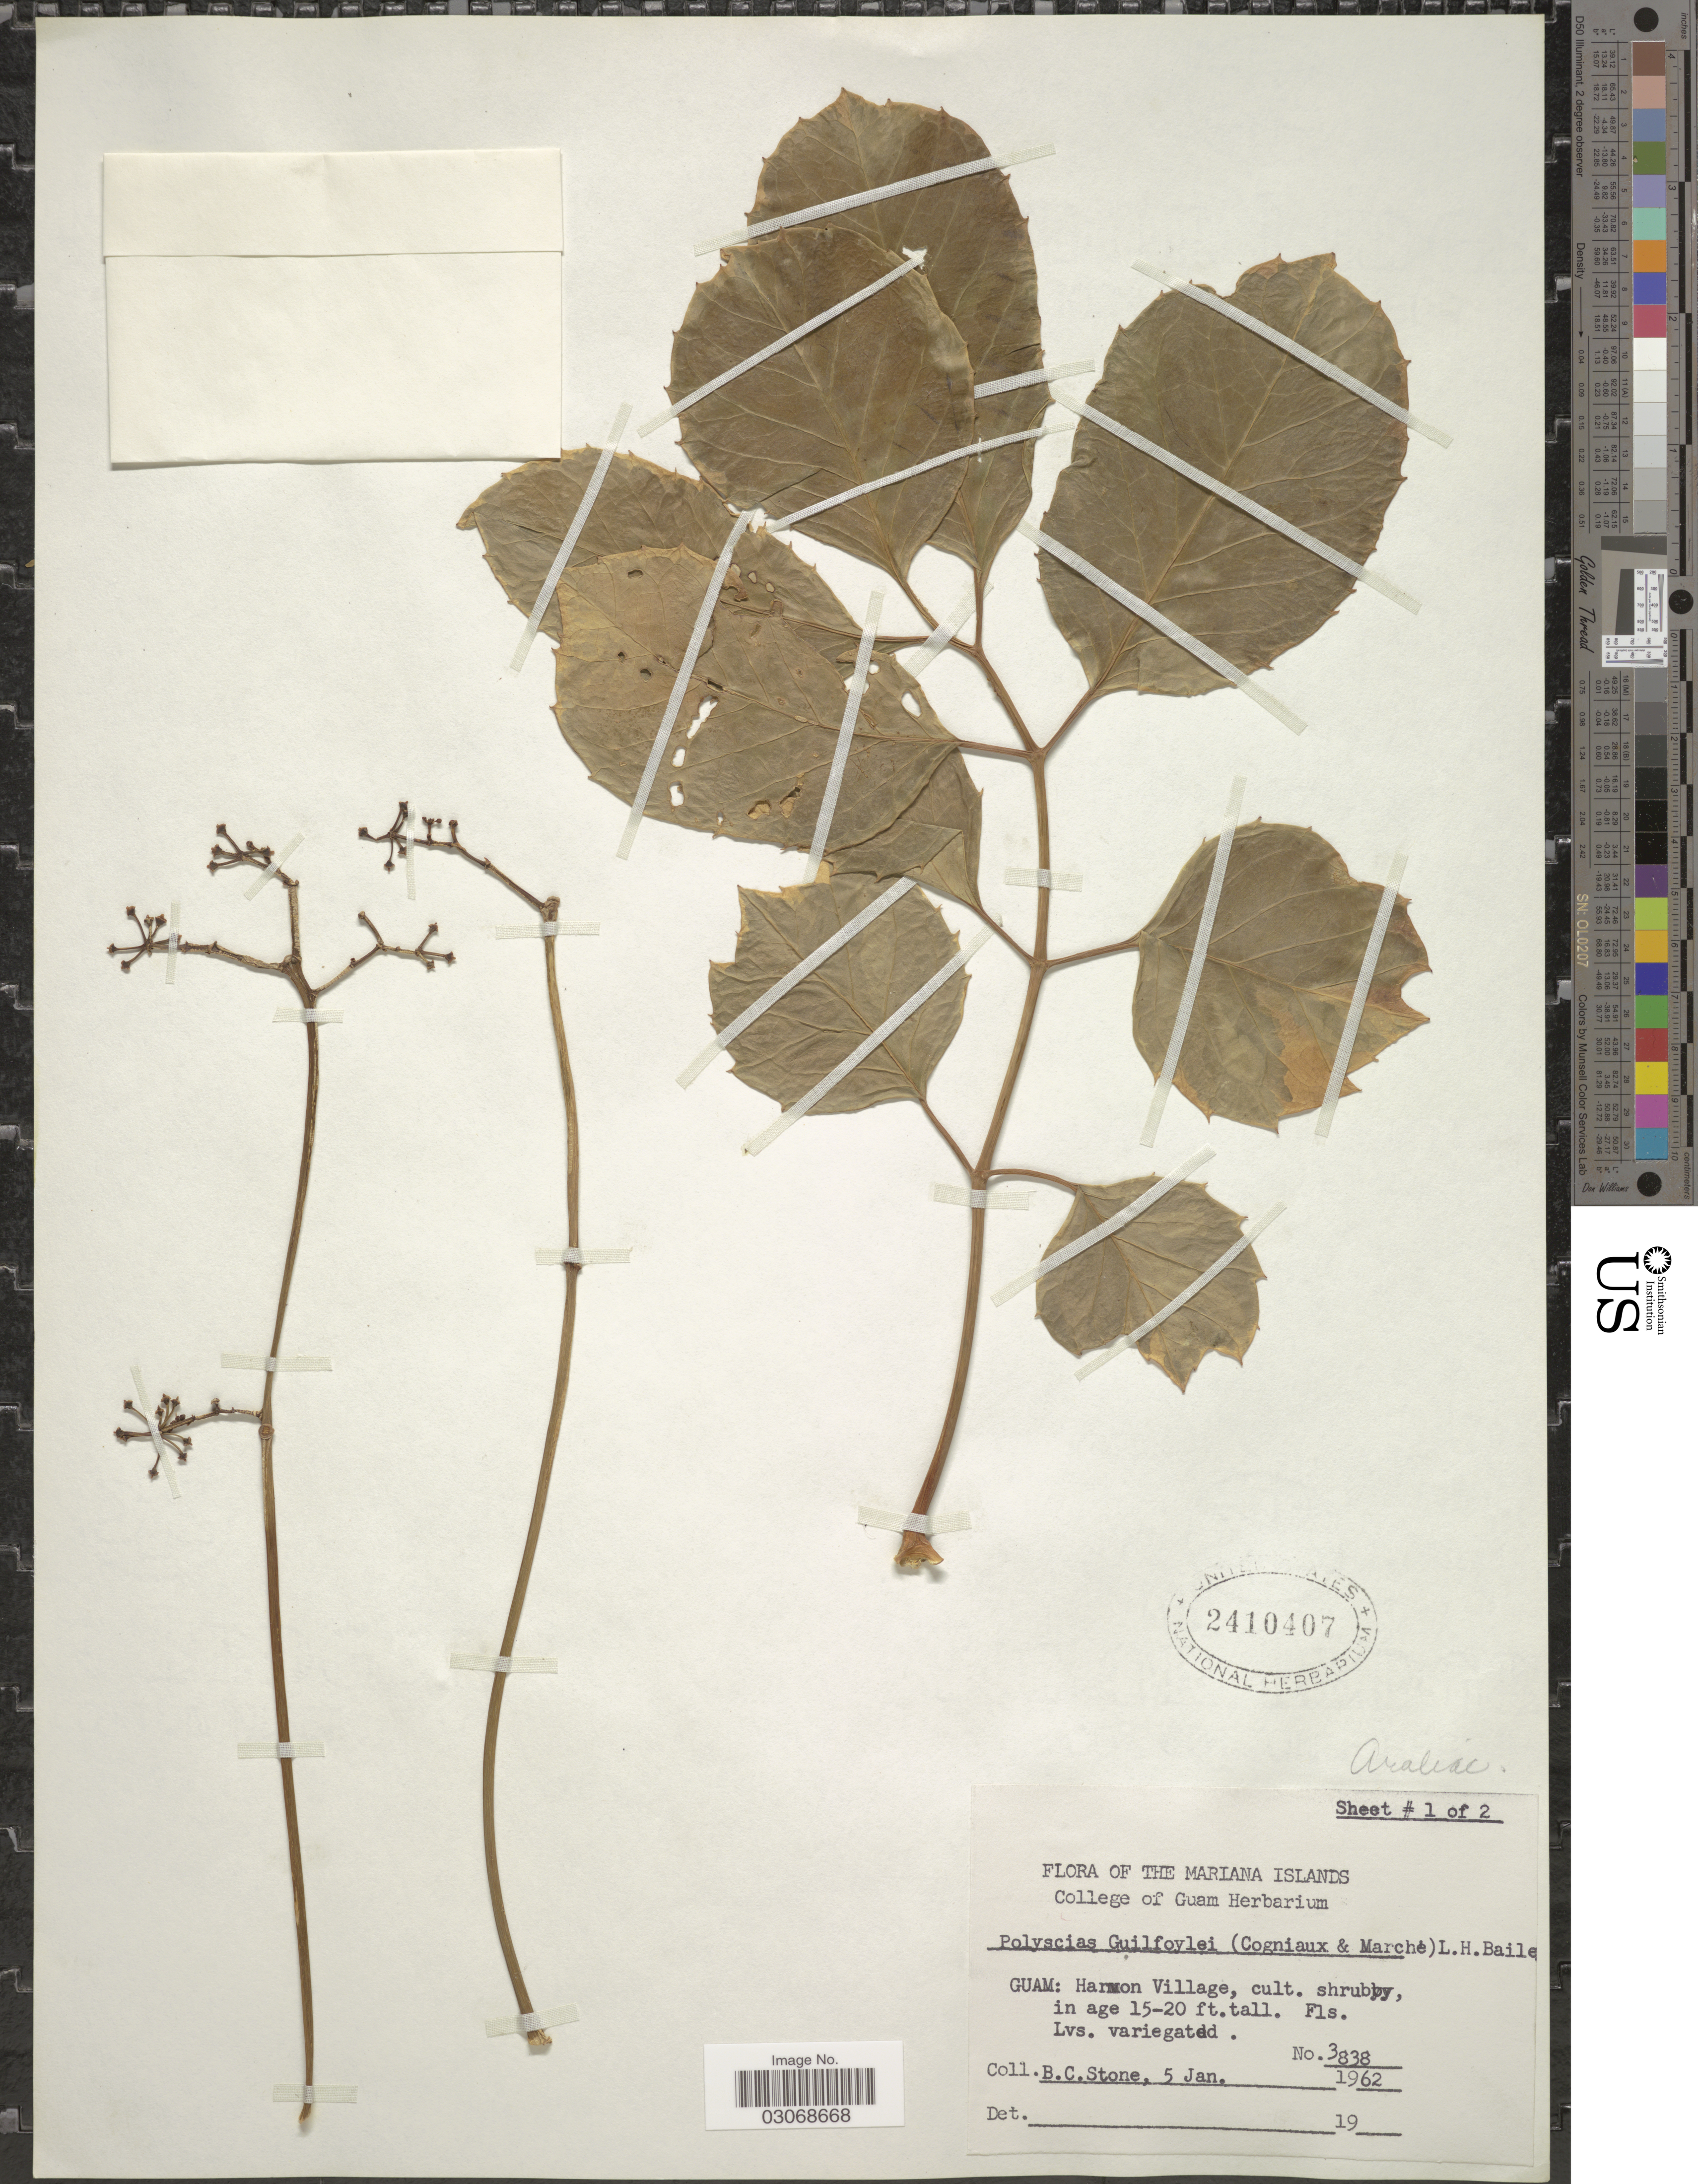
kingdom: Plantae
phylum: Tracheophyta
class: Magnoliopsida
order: Apiales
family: Araliaceae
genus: Polyscias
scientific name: Polyscias guilfoylei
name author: (W. Bull) L.H. Bailey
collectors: B. C. Stone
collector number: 3838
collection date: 1962-01-05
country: Guam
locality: The Marianas Islands, Harmon Village.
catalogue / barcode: US 2410407